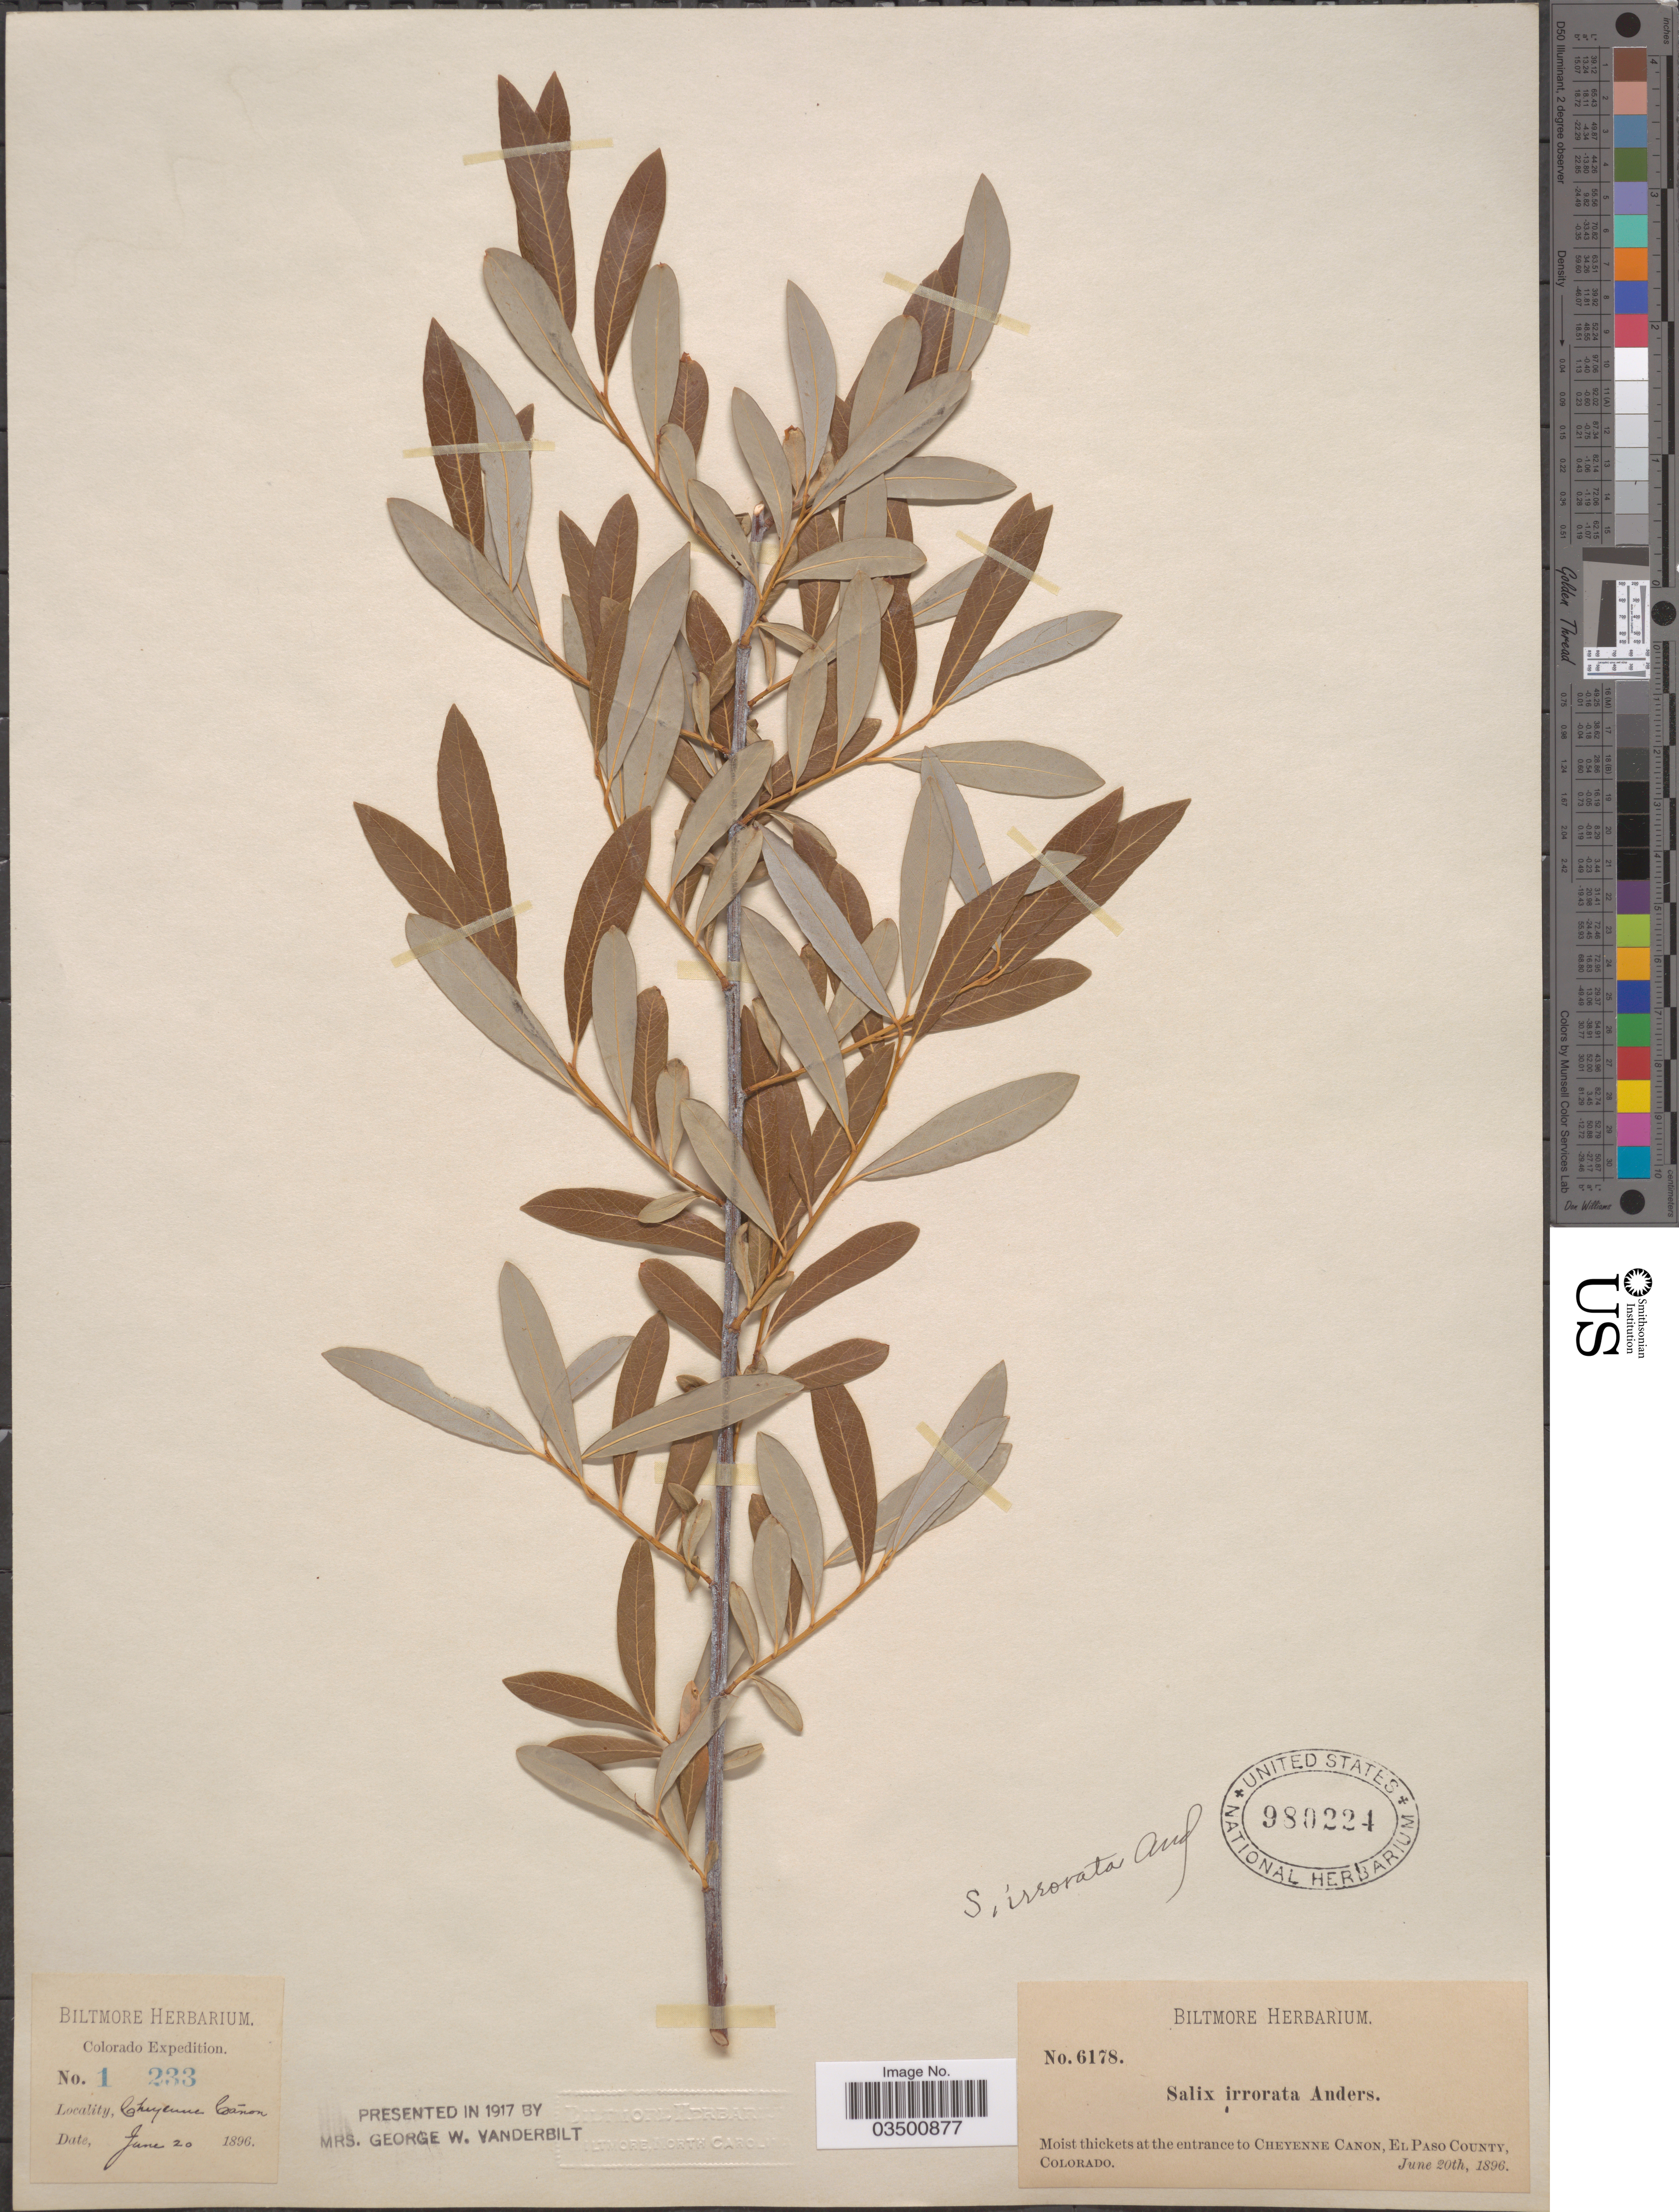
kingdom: Plantae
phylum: Tracheophyta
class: Magnoliopsida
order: Malpighiales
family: Salicaceae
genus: Salix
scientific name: Salix irrorata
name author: Andersson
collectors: ex herb. Biltmore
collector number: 1233/6178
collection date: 1896-06-20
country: United States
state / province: Colorado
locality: Moist thickets at the entrance to Cheyenne Canon, El Paso County.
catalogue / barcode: US 980224